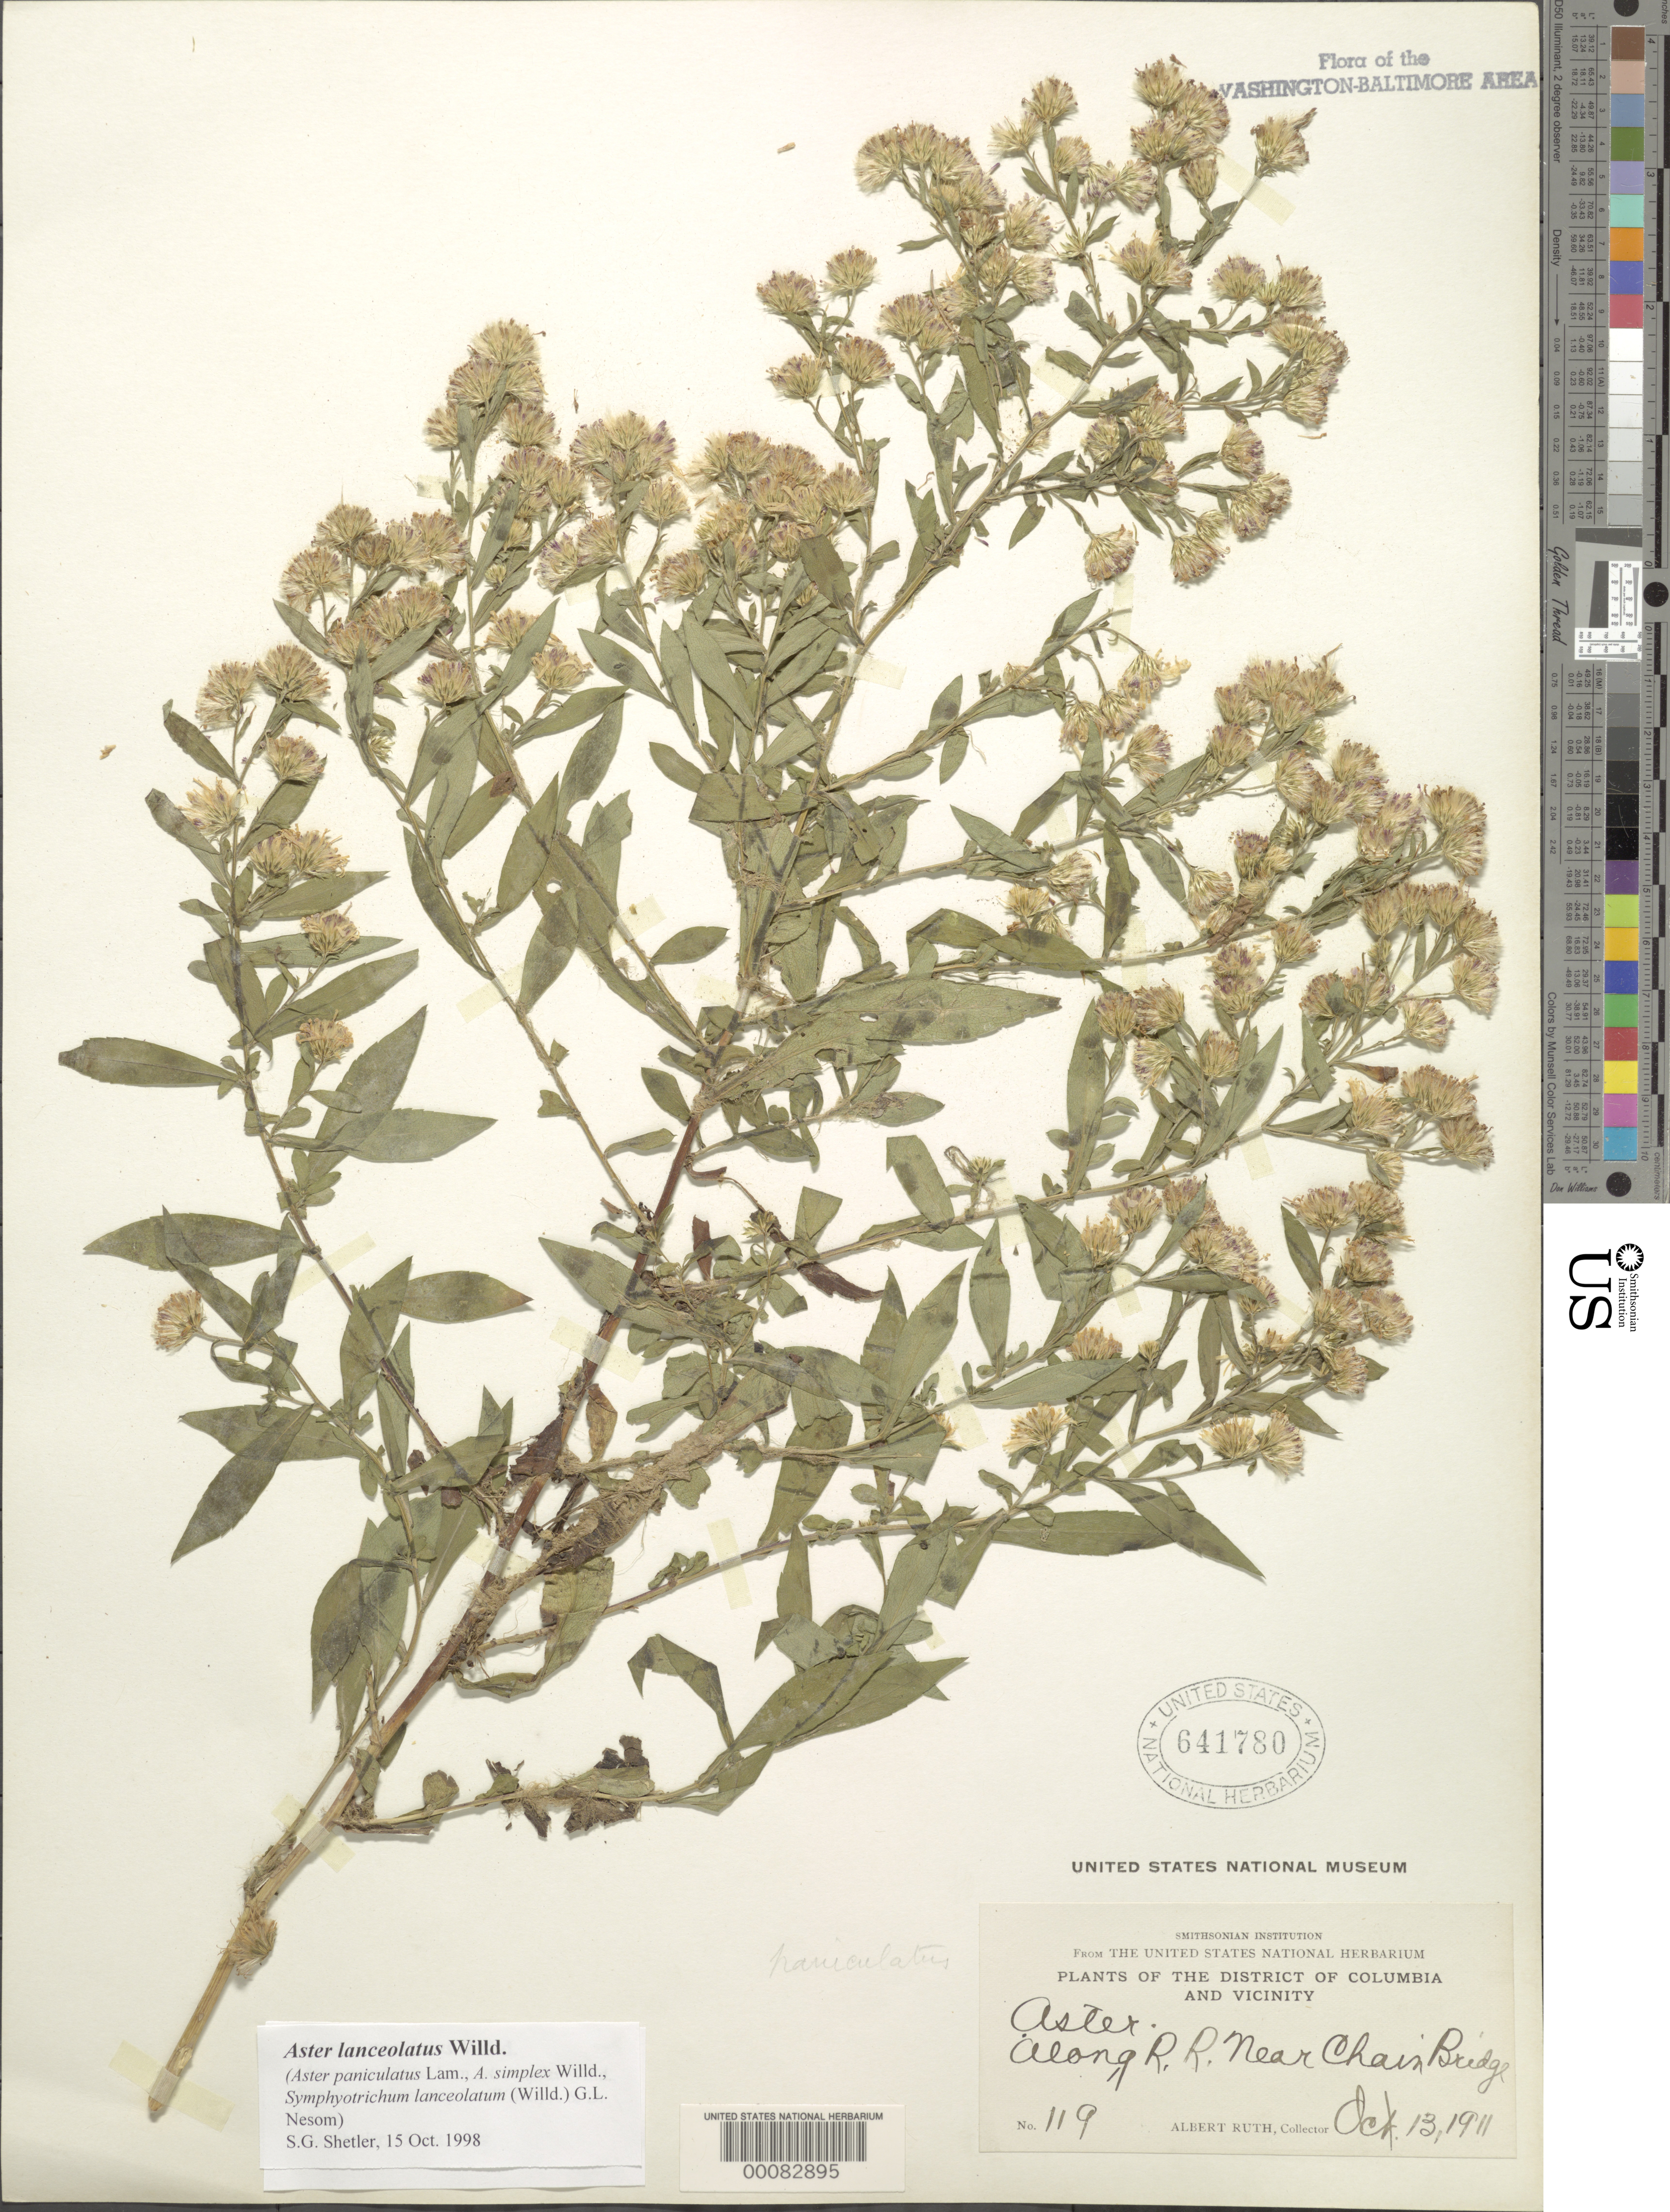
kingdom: Plantae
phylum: Tracheophyta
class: Magnoliopsida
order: Asterales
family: Asteraceae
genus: Symphyotrichum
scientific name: Symphyotrichum lanceolatum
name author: (Willd.) G.L. Nesom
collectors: A. Ruth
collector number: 119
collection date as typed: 13 Oct 1911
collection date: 1911-10-13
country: United States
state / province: District of Columbia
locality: Chain Bridge vicinity C. & O. Canal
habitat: Along railroad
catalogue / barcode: US 641780